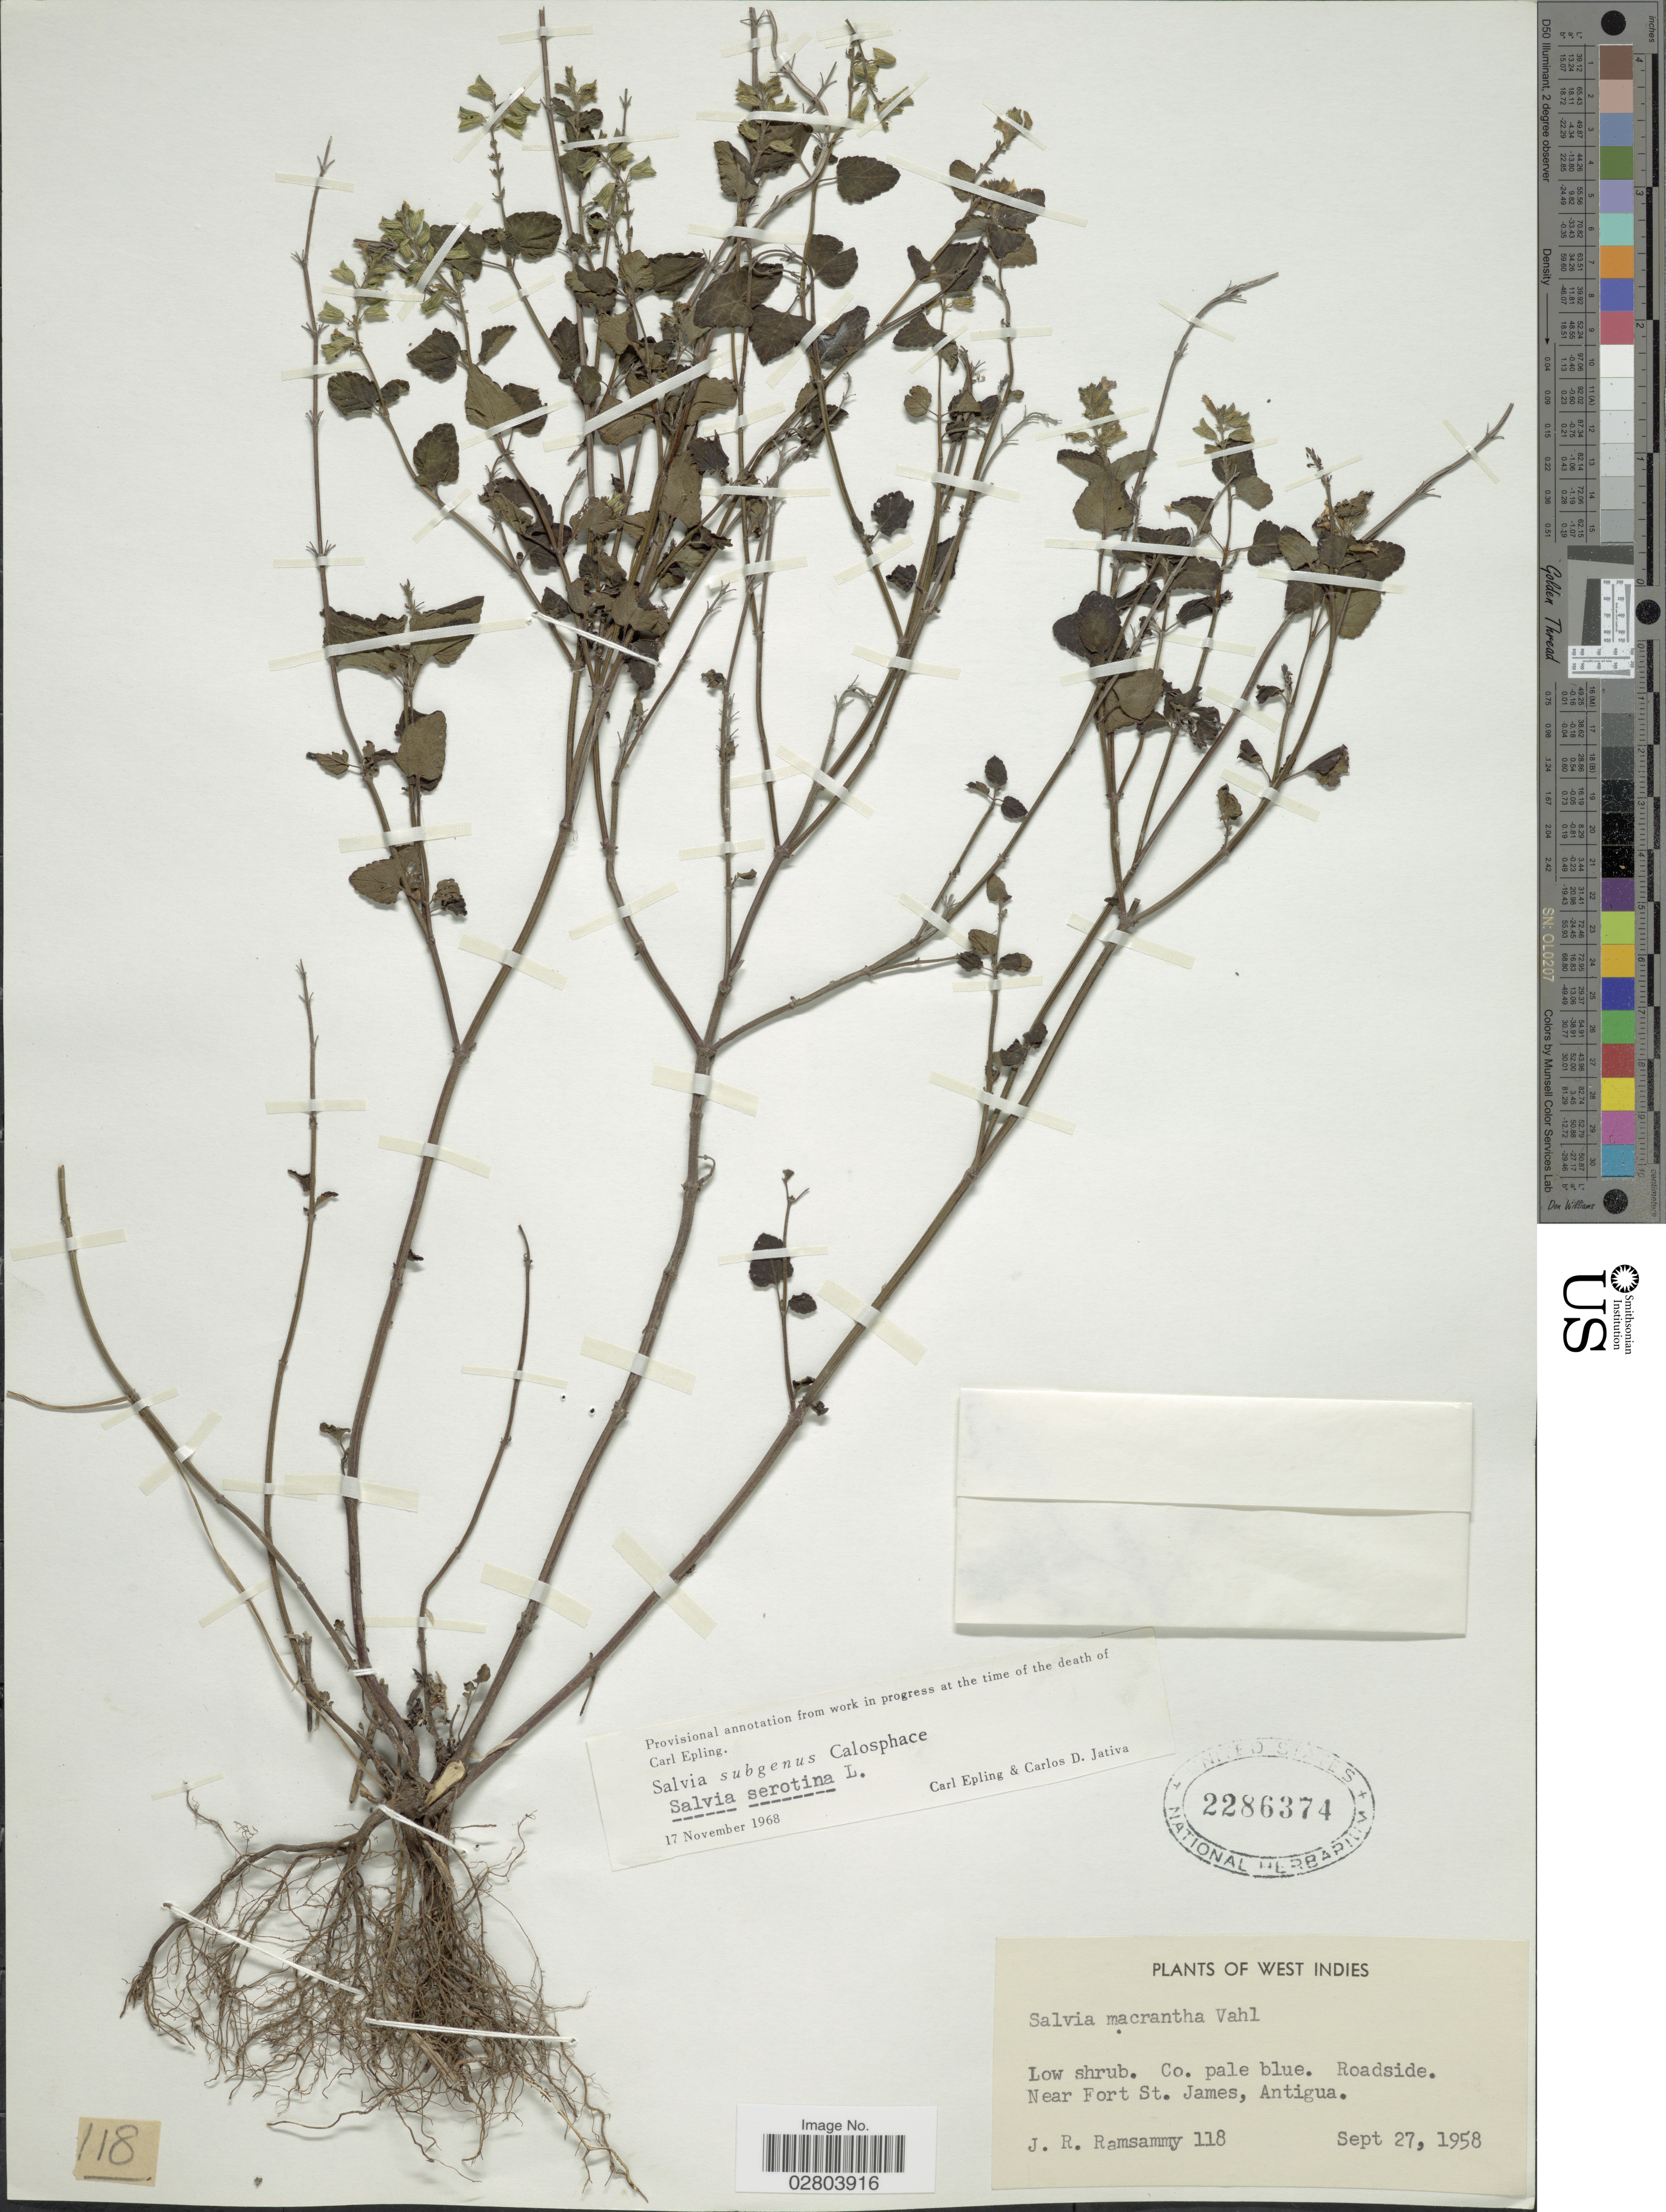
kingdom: Plantae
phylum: Tracheophyta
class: Magnoliopsida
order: Lamiales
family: Lamiaceae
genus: Salvia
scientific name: Salvia serotina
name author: L.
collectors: J. Ramsammy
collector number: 118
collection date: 1958-09-27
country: Antigua and Barbuda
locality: West Indies. Roadside. Near Fort St. James, Antigua.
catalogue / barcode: US 2286374